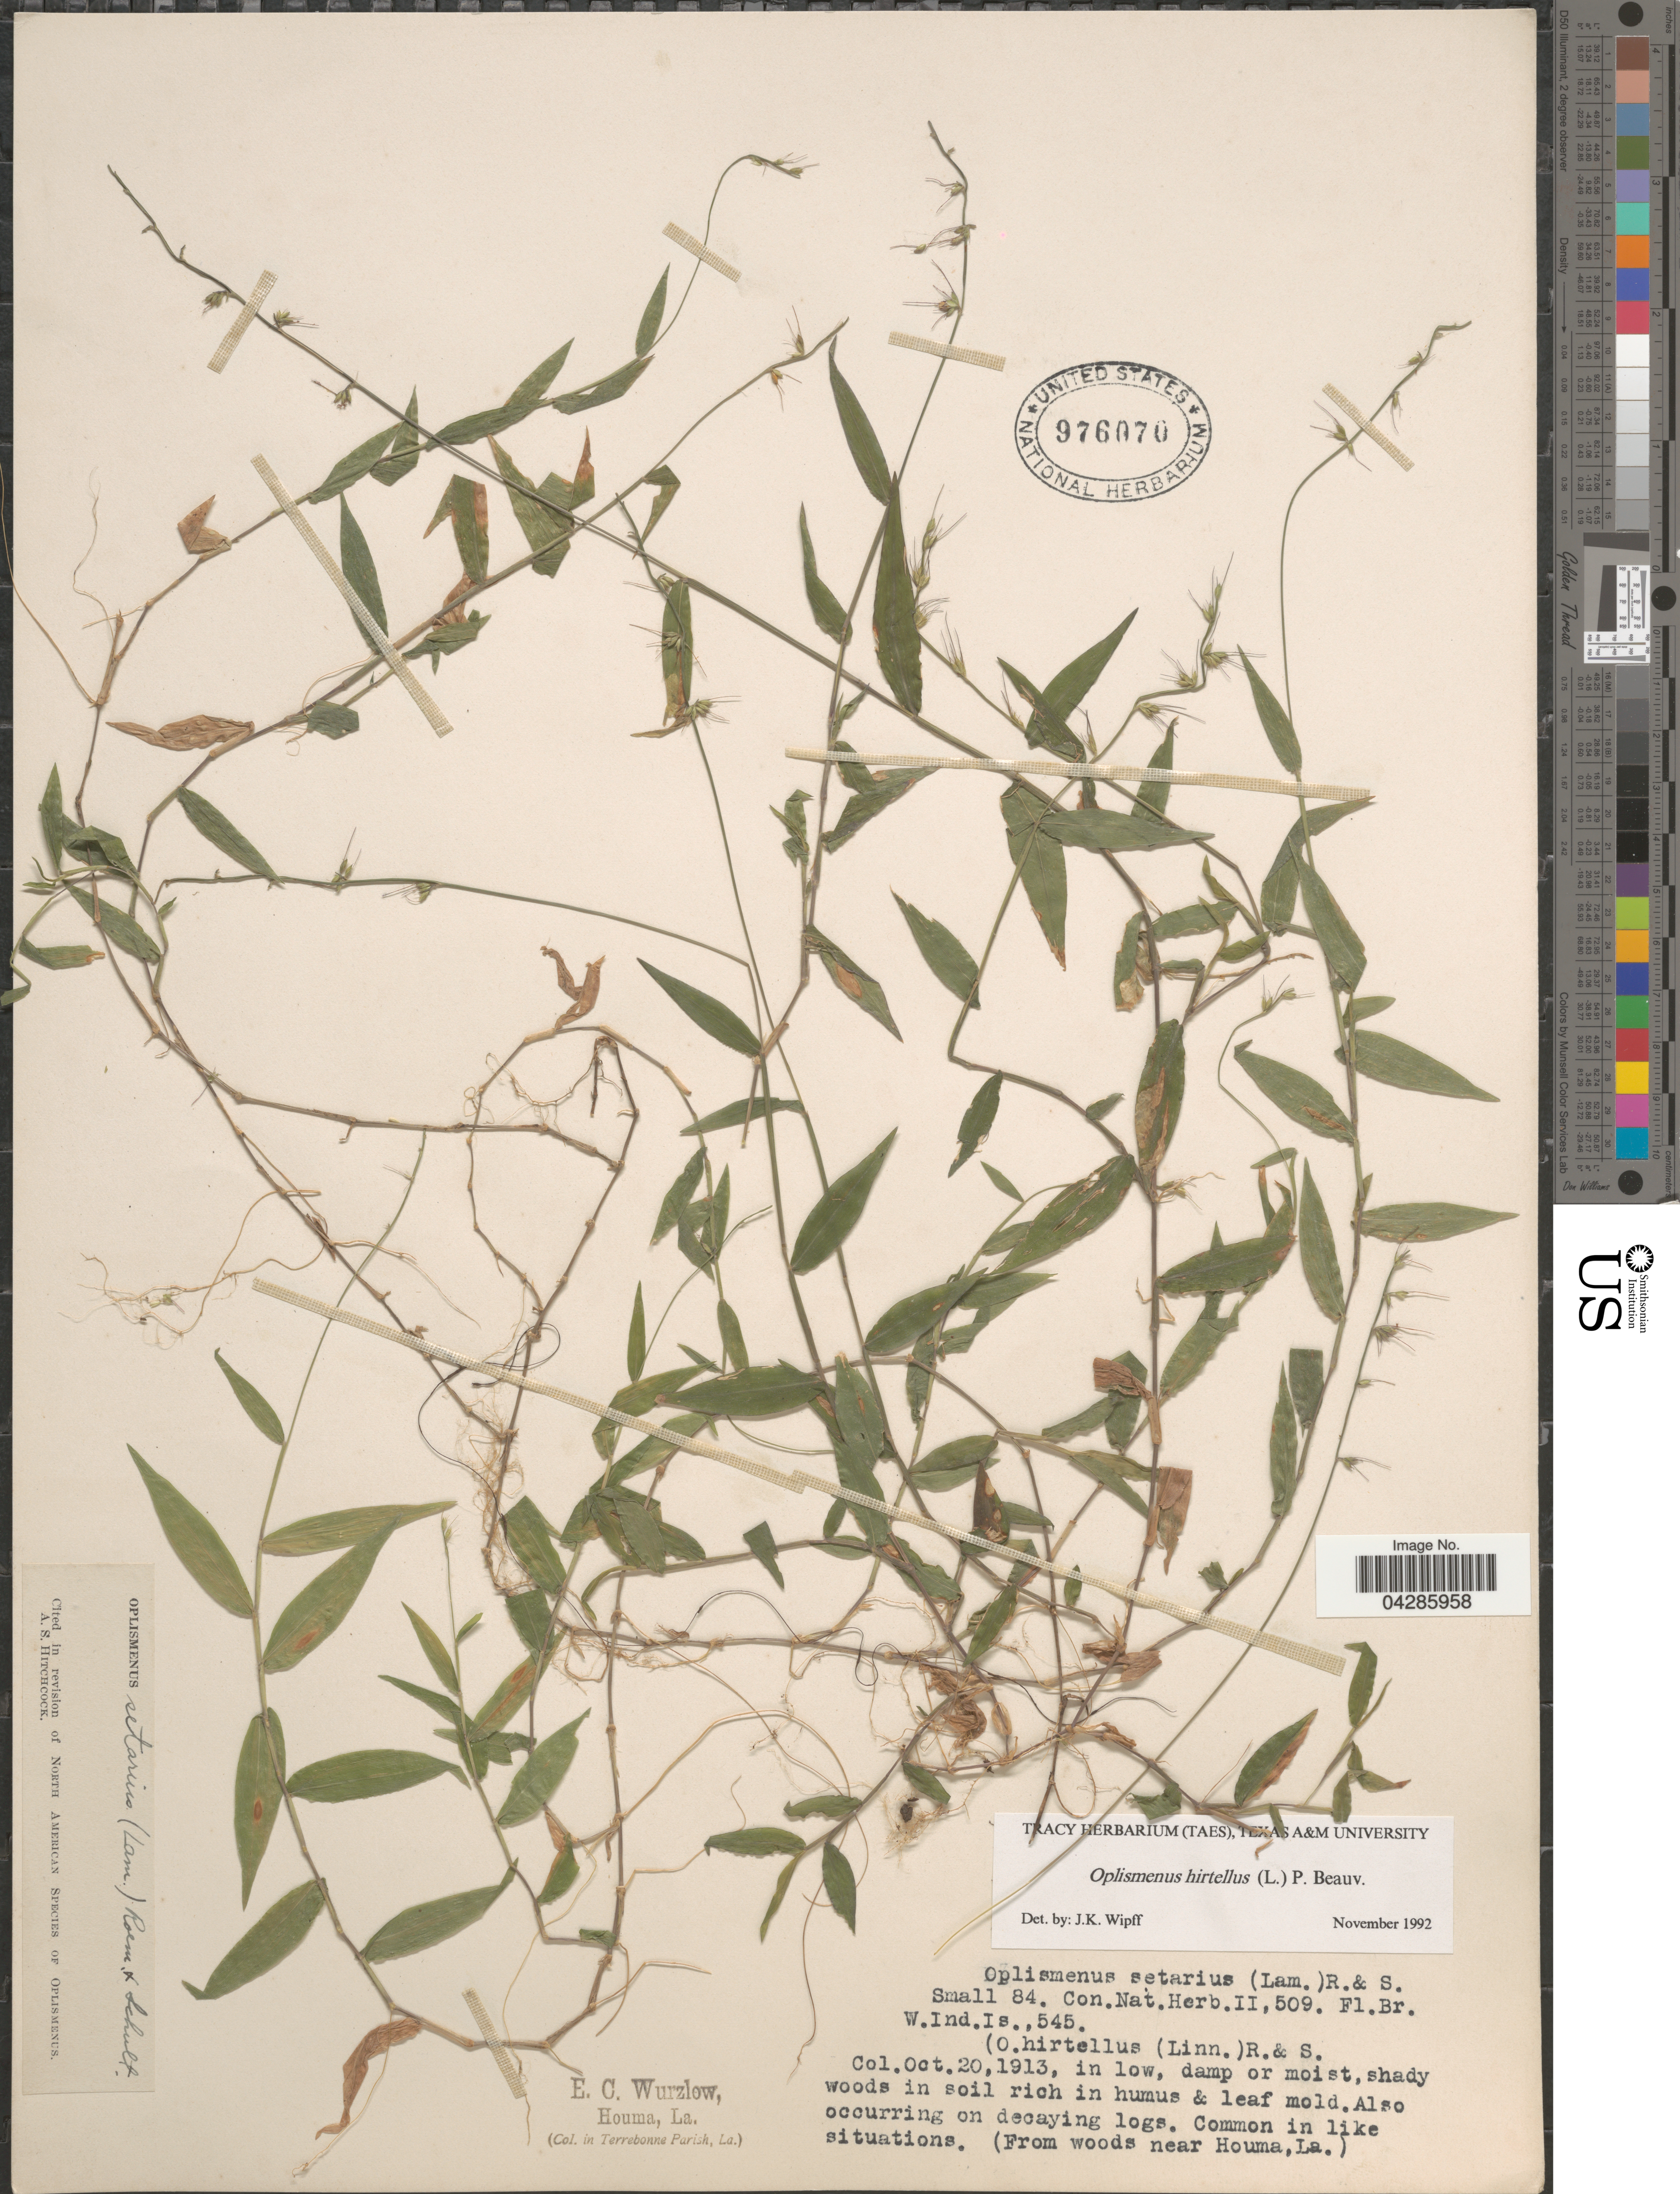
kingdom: Plantae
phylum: Tracheophyta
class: Liliopsida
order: Poales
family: Poaceae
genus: Oplismenus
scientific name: Oplismenus hirtellus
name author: (L.) P. Beauv.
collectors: E. Wurzlow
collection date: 1913-10-20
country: United States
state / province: Louisiana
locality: In low damp or moist, shady woods in soil rich in humus & leaf mold. Houma. In Terrebonne Parish.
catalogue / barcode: US 976070